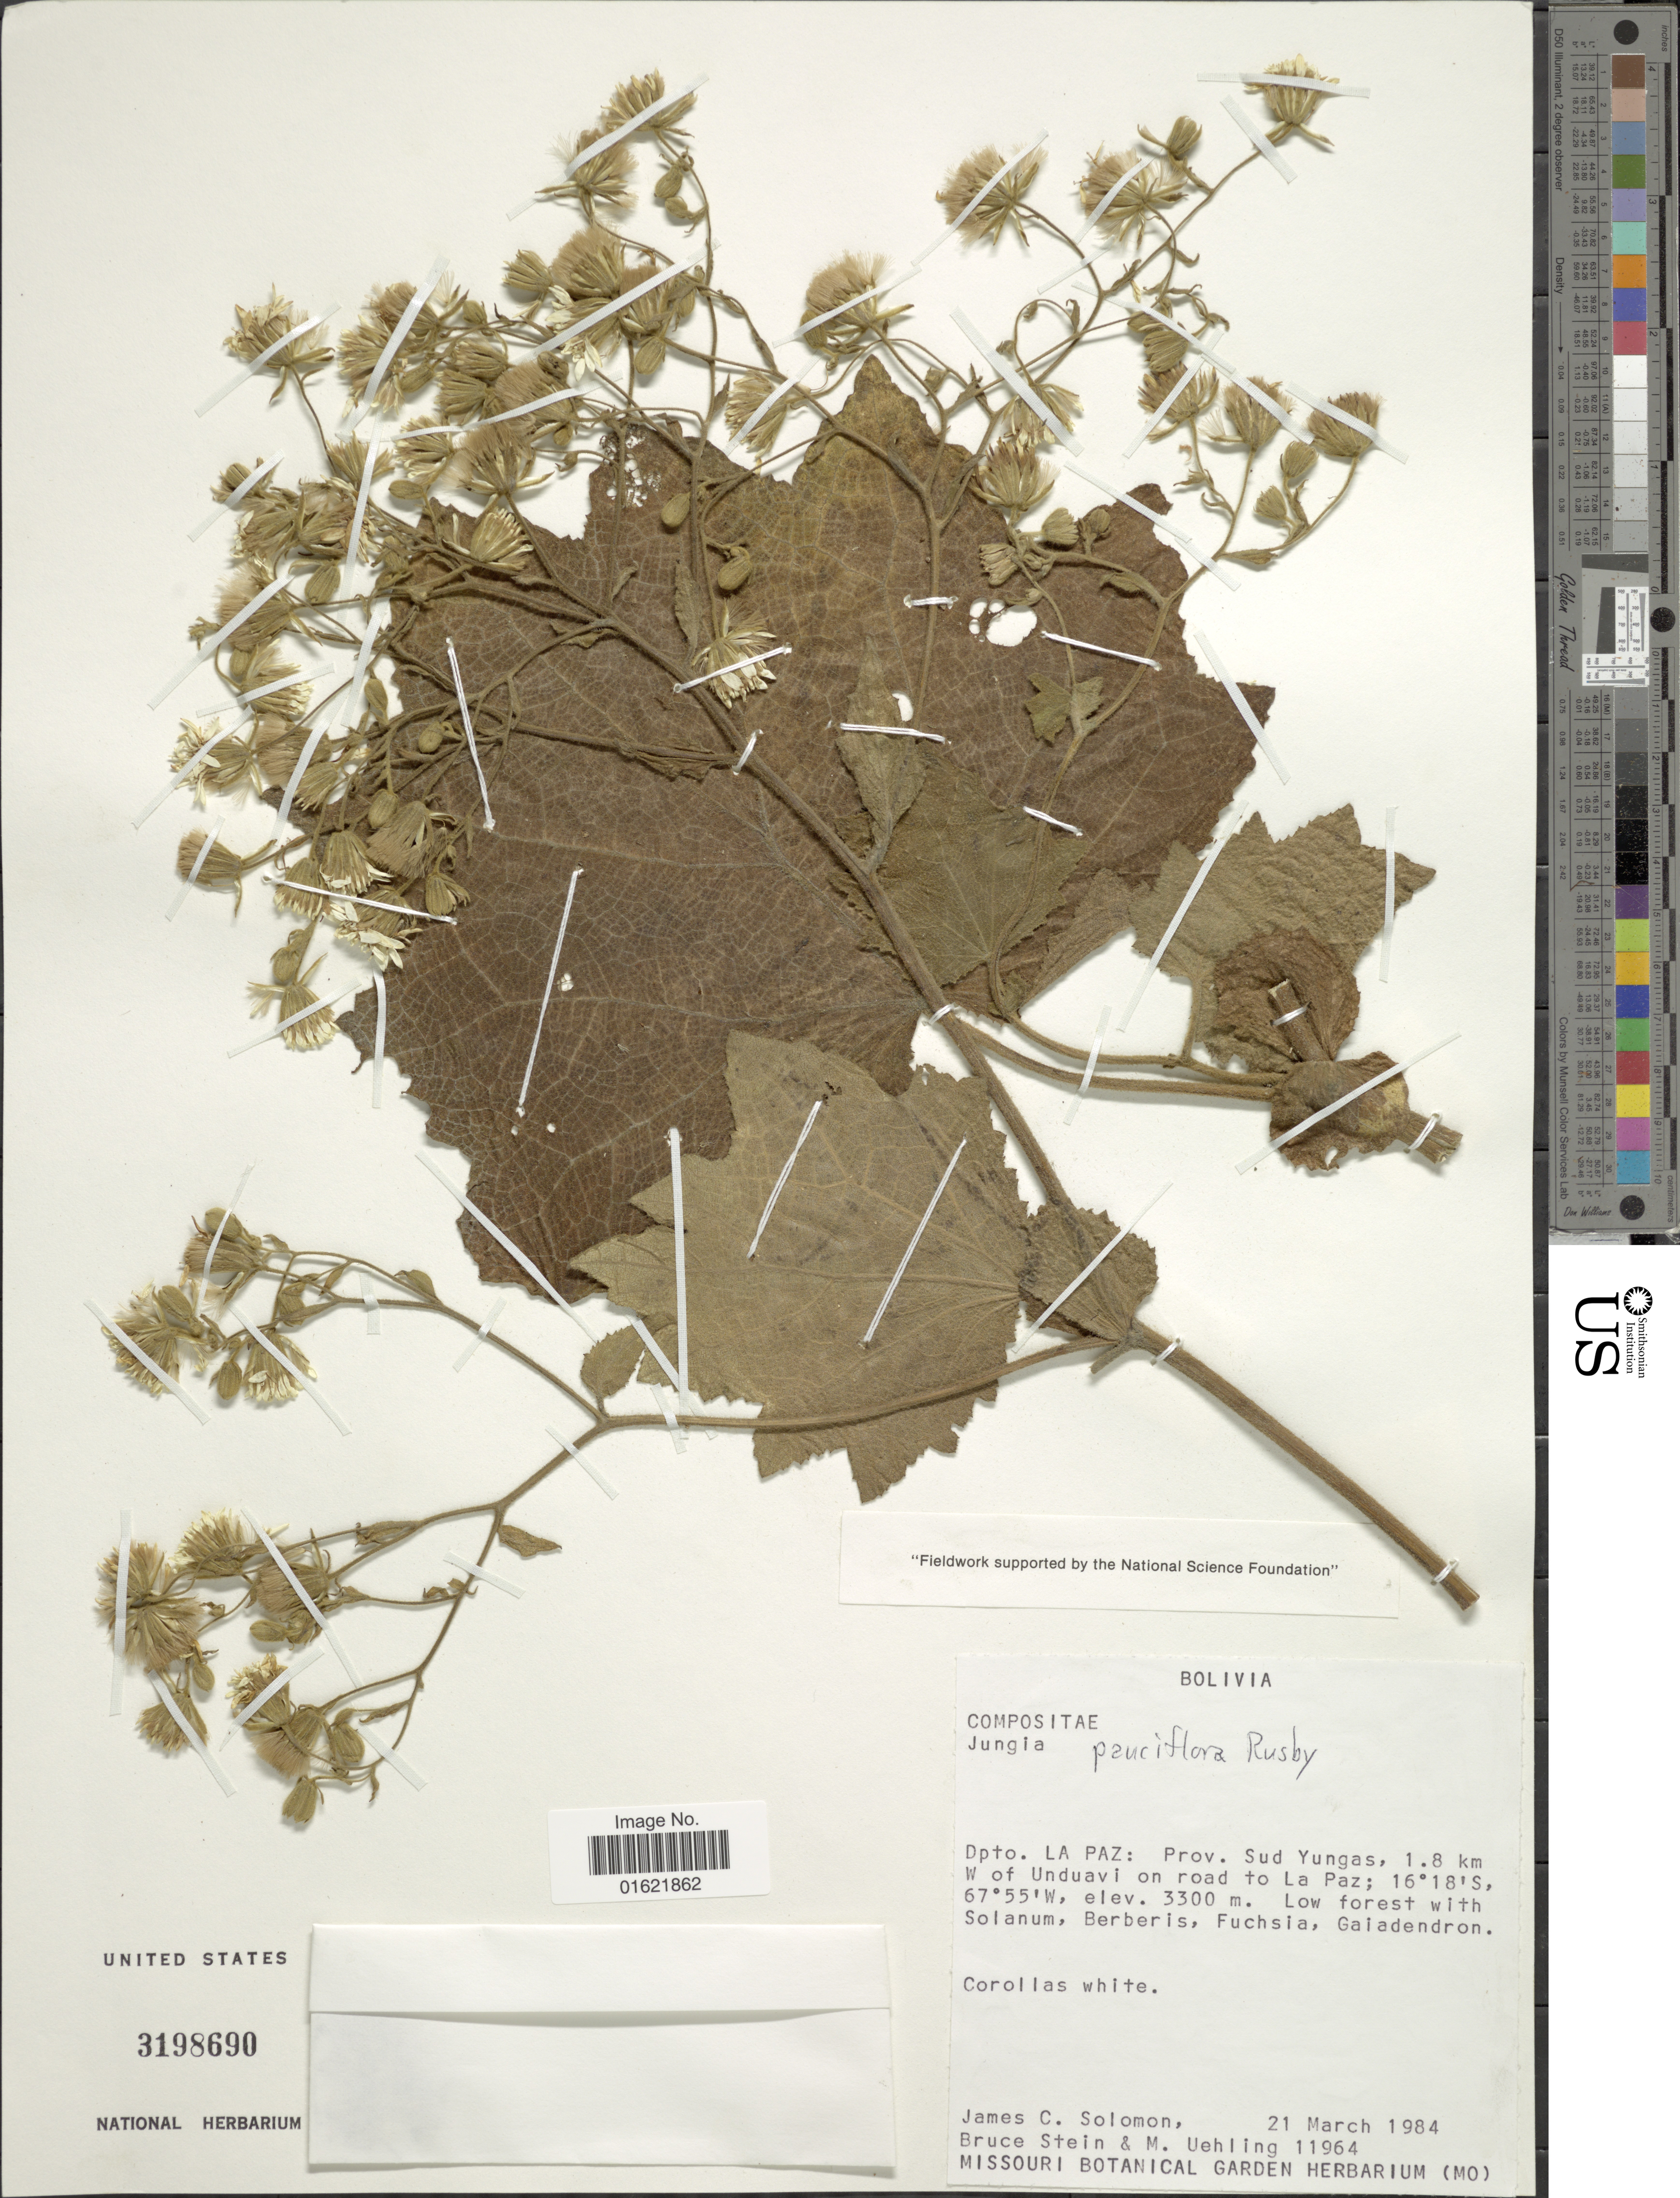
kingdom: Plantae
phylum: Tracheophyta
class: Magnoliopsida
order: Asterales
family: Asteraceae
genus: Jungia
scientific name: Jungia pauciflora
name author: Rusby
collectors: J. C. Solomon, B. A. Stein & M. Uehling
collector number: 11964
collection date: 1984-03-21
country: Bolivia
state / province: La Paz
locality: Prov. Sud Yungas, 1.8 km W of Unduavi on road to La Paz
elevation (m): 3300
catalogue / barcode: US 3198690